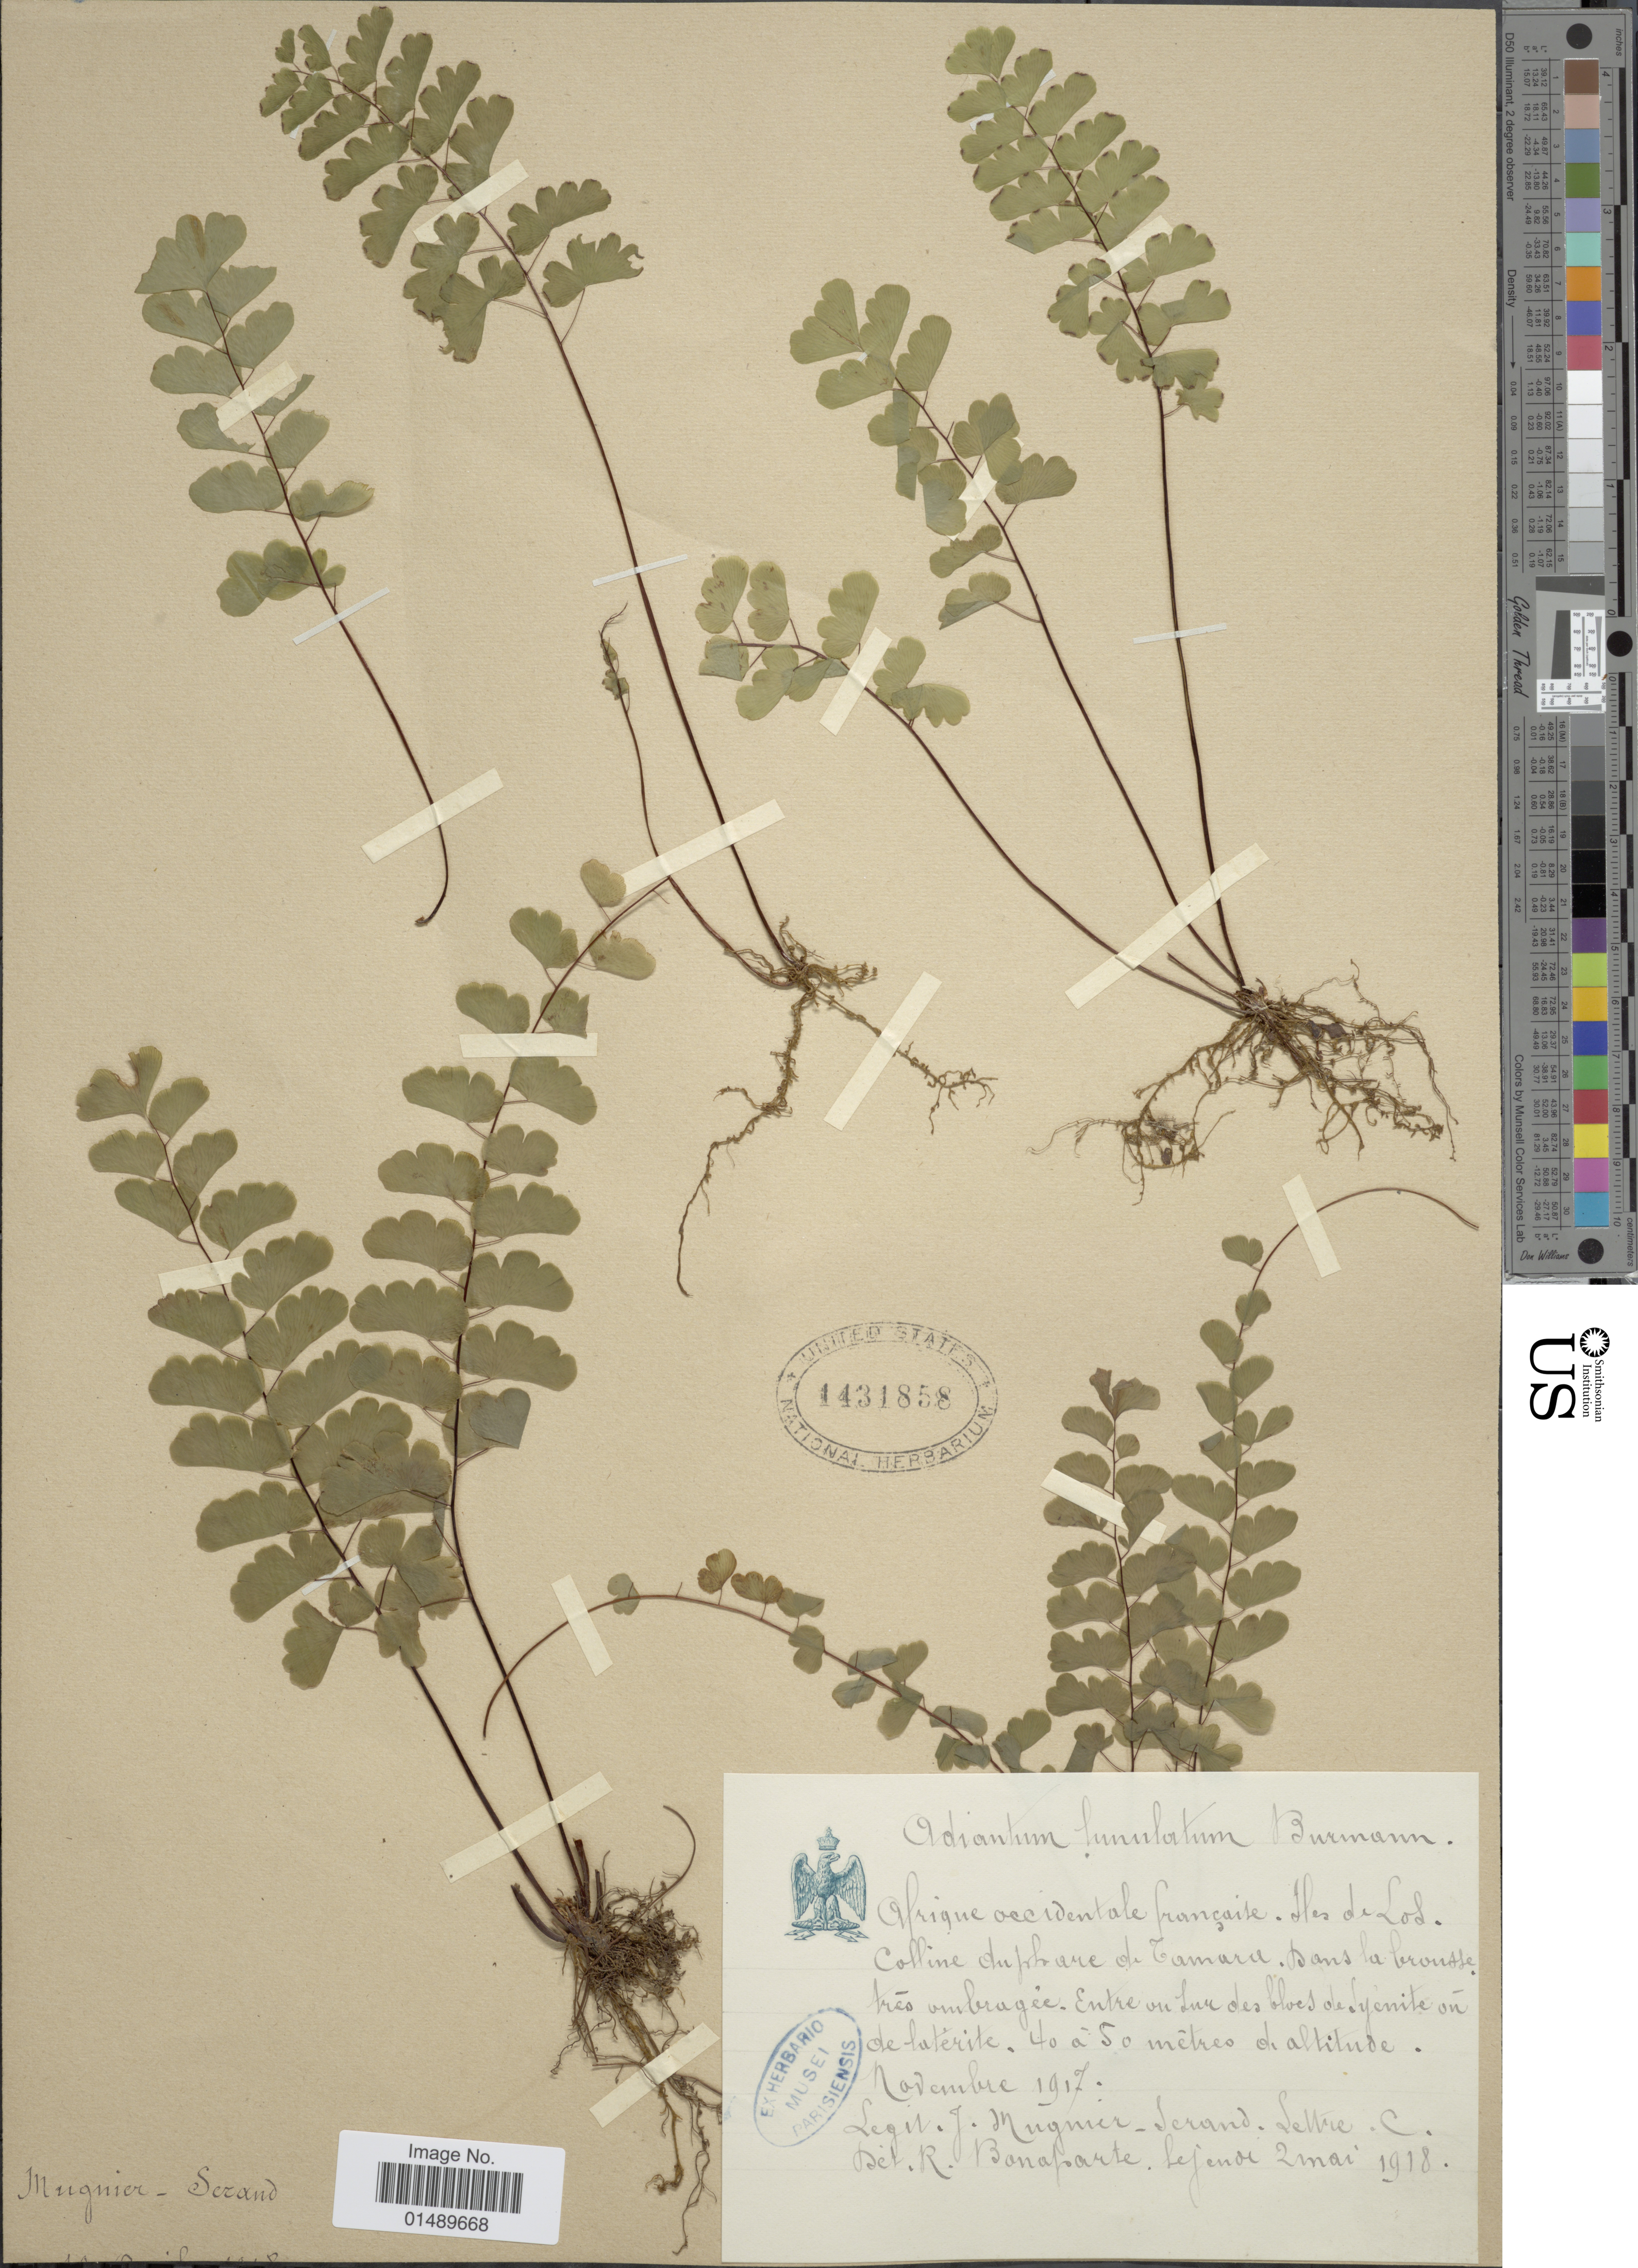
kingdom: Plantae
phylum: Tracheophyta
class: Polypodiopsida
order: Polypodiales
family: Pteridaceae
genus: Adiantum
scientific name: Adiantum philippense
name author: L.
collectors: J. Mugnier-Serand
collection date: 1917-11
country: Guinea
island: Tamara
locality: Afrique occidentale francaise. Iles de Los. Colline du phare de Tamara, Dans la brousse très ombragé, Entre on Sur de blocs de Syenite on de luterite. [interpreted]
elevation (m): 40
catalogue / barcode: US 1431858